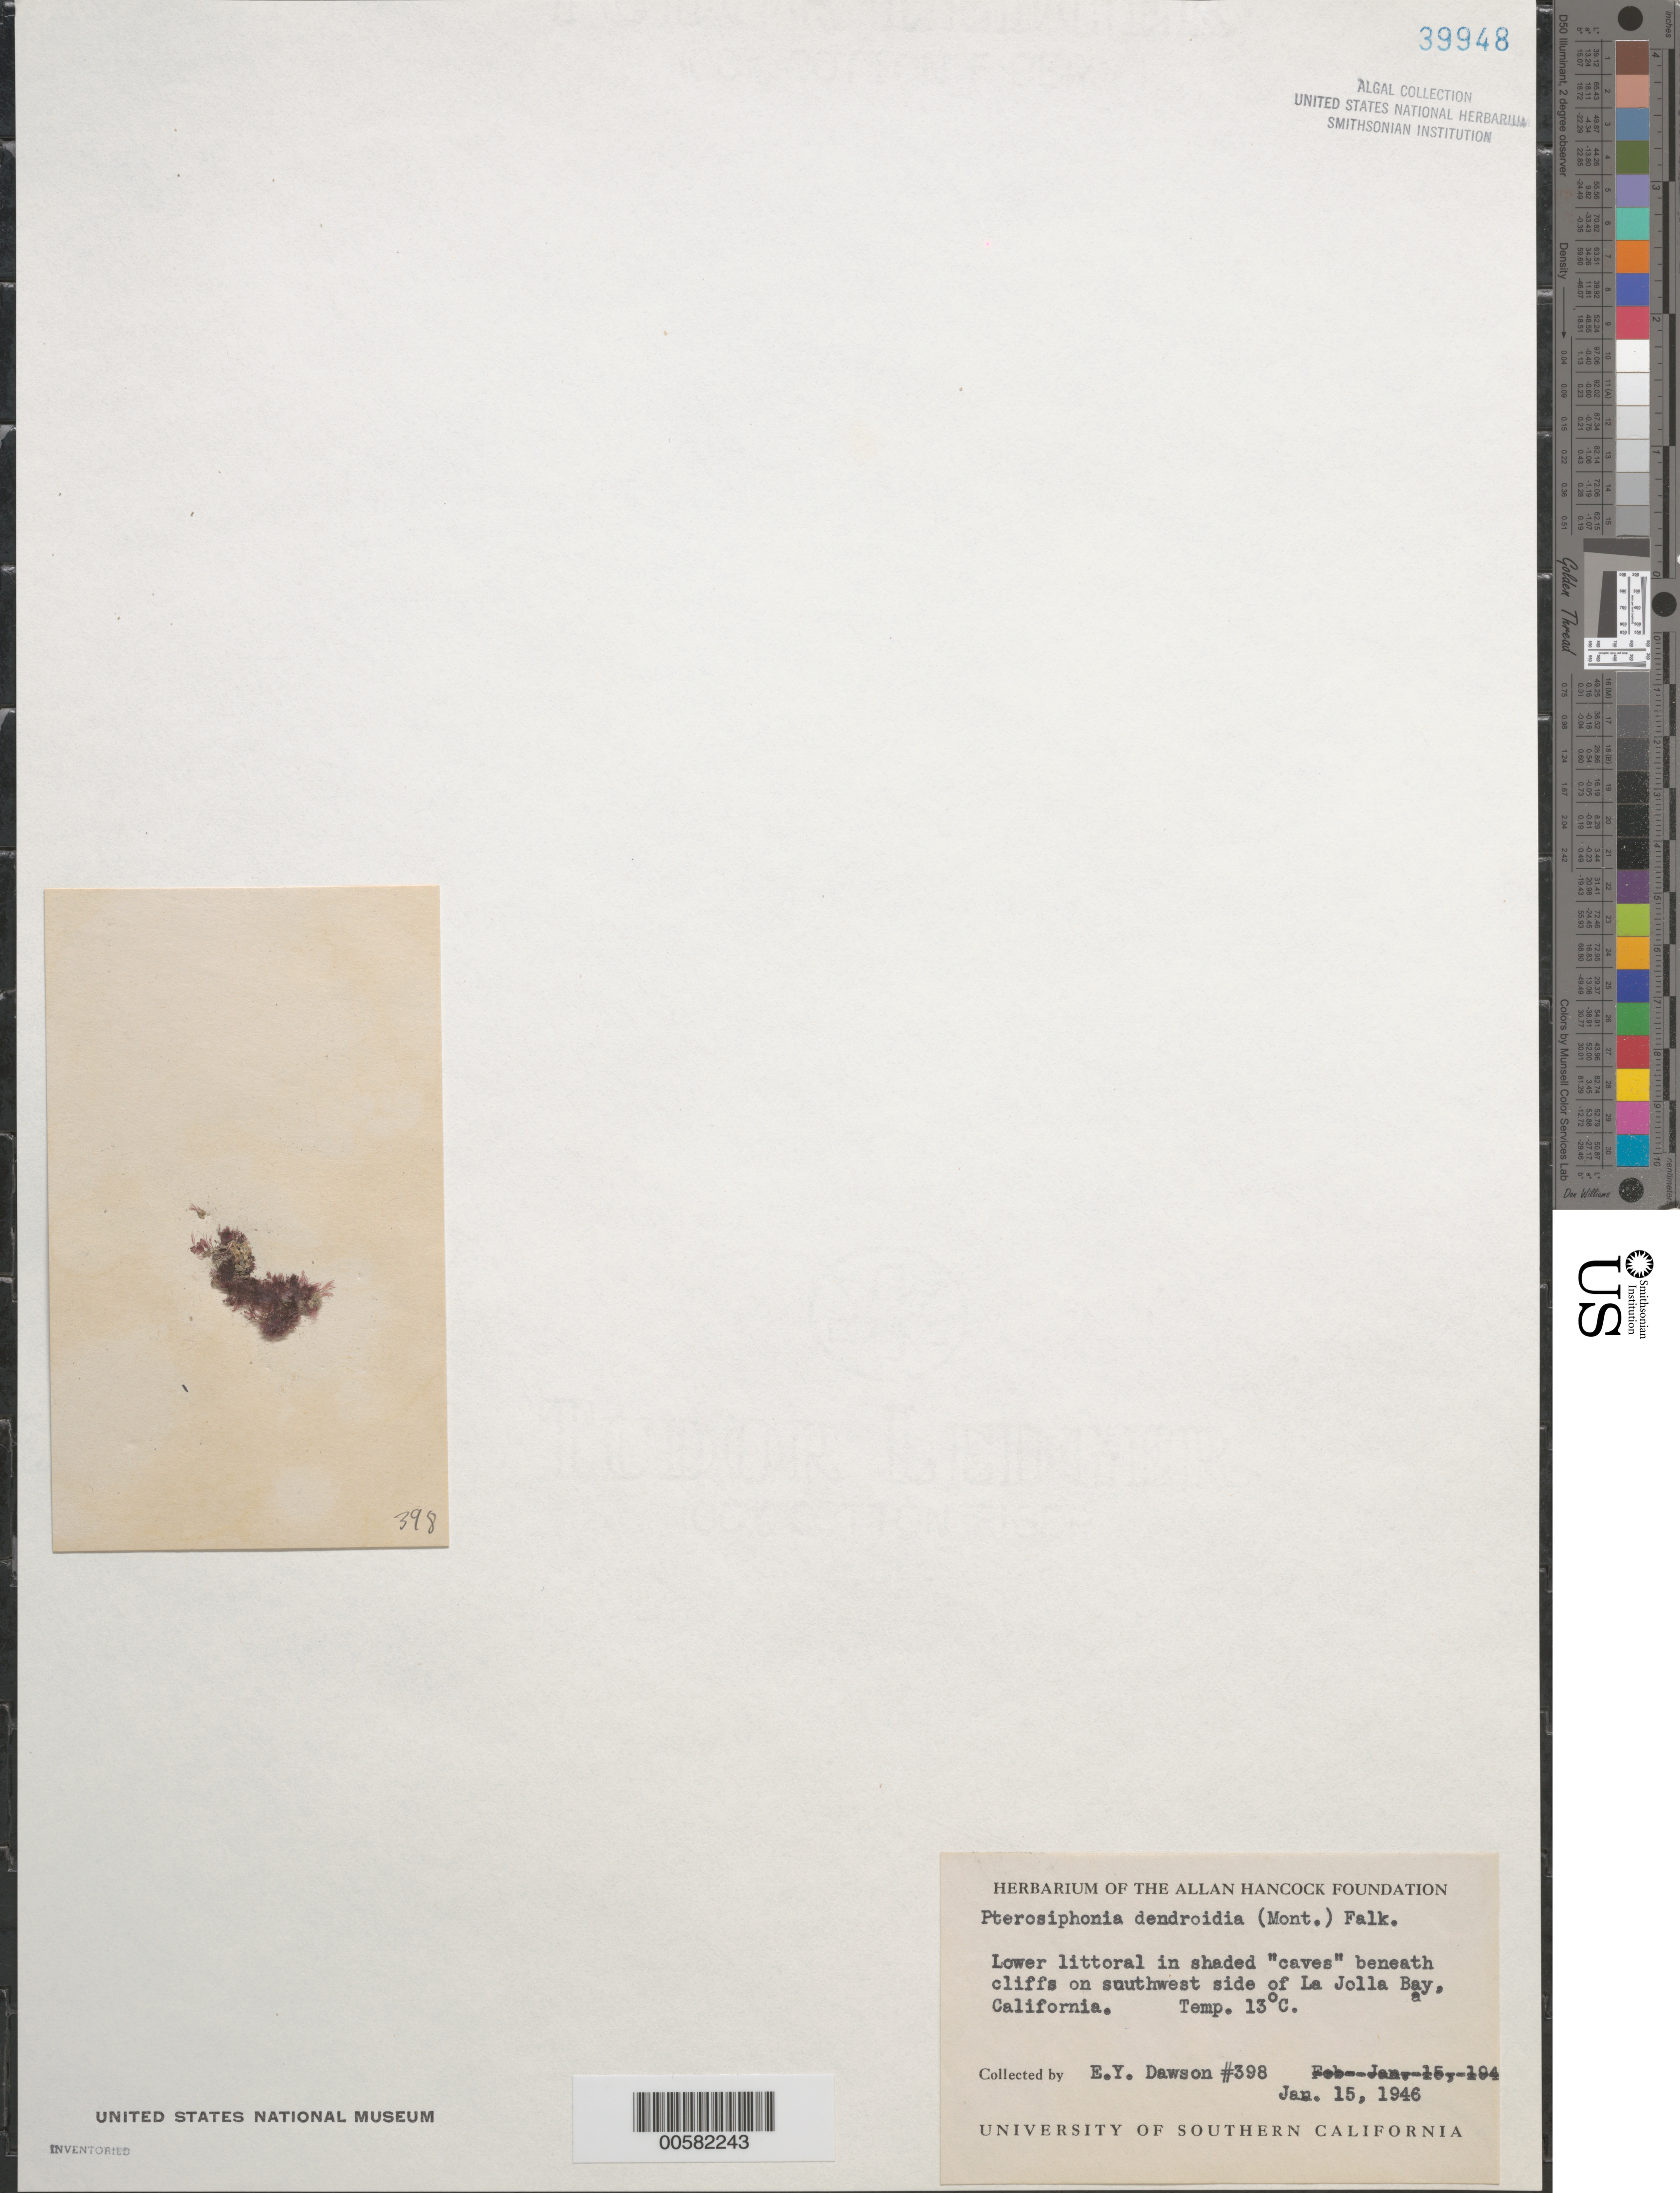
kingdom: Plantae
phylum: Rhodophyta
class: Florideophyceae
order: Ceramiales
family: Rhodomelaceae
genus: Symphyocladiella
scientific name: Symphyocladiella dendroidea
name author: (Montagne) Bustamante et al.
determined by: Algae name updating Project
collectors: E. Y. Dawson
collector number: EYD 398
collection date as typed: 15 Jan 1946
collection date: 1946-01-15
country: United States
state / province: California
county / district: San Diego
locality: La Jolla, southwest La Jolla Bay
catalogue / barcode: US 39948